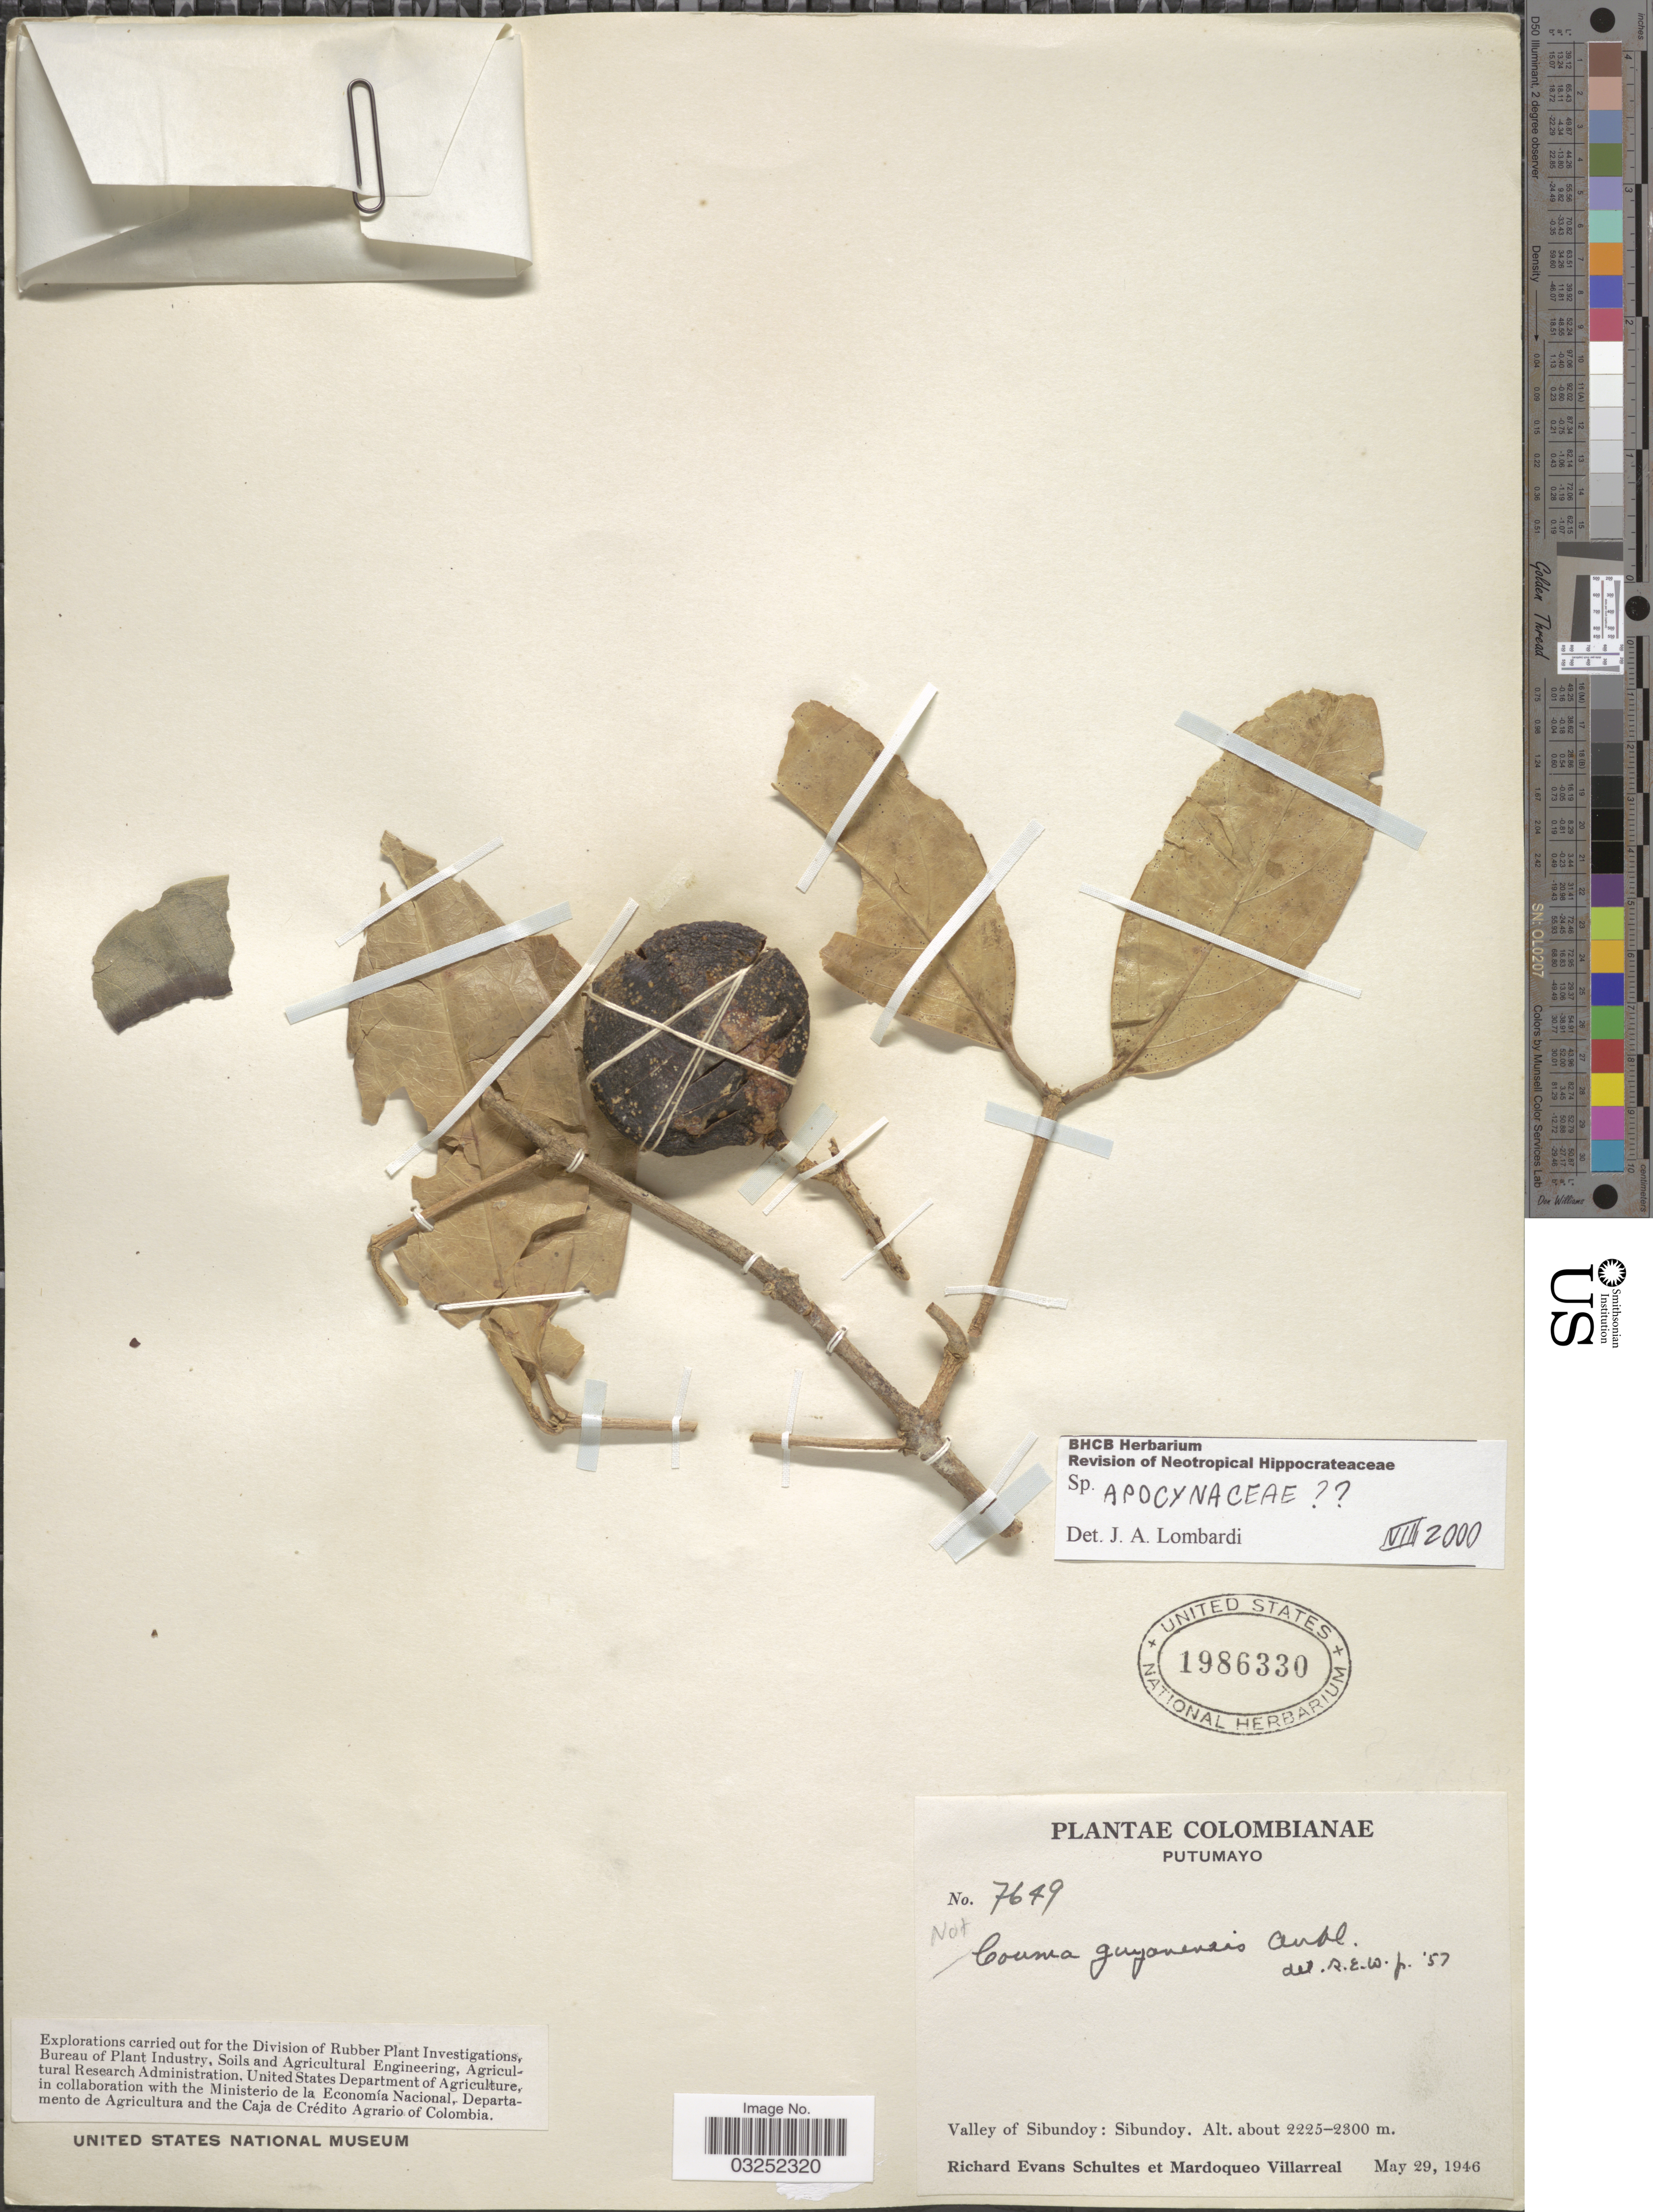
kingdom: Plantae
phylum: Tracheophyta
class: Magnoliopsida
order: Gentianales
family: Apocynaceae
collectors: R. E. Schultes & M. Villarreal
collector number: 7649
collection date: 1946-05-29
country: Colombia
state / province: Putumayo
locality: Valley of Sibundoy: Sibundoy.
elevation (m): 2225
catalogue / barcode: US 1986330